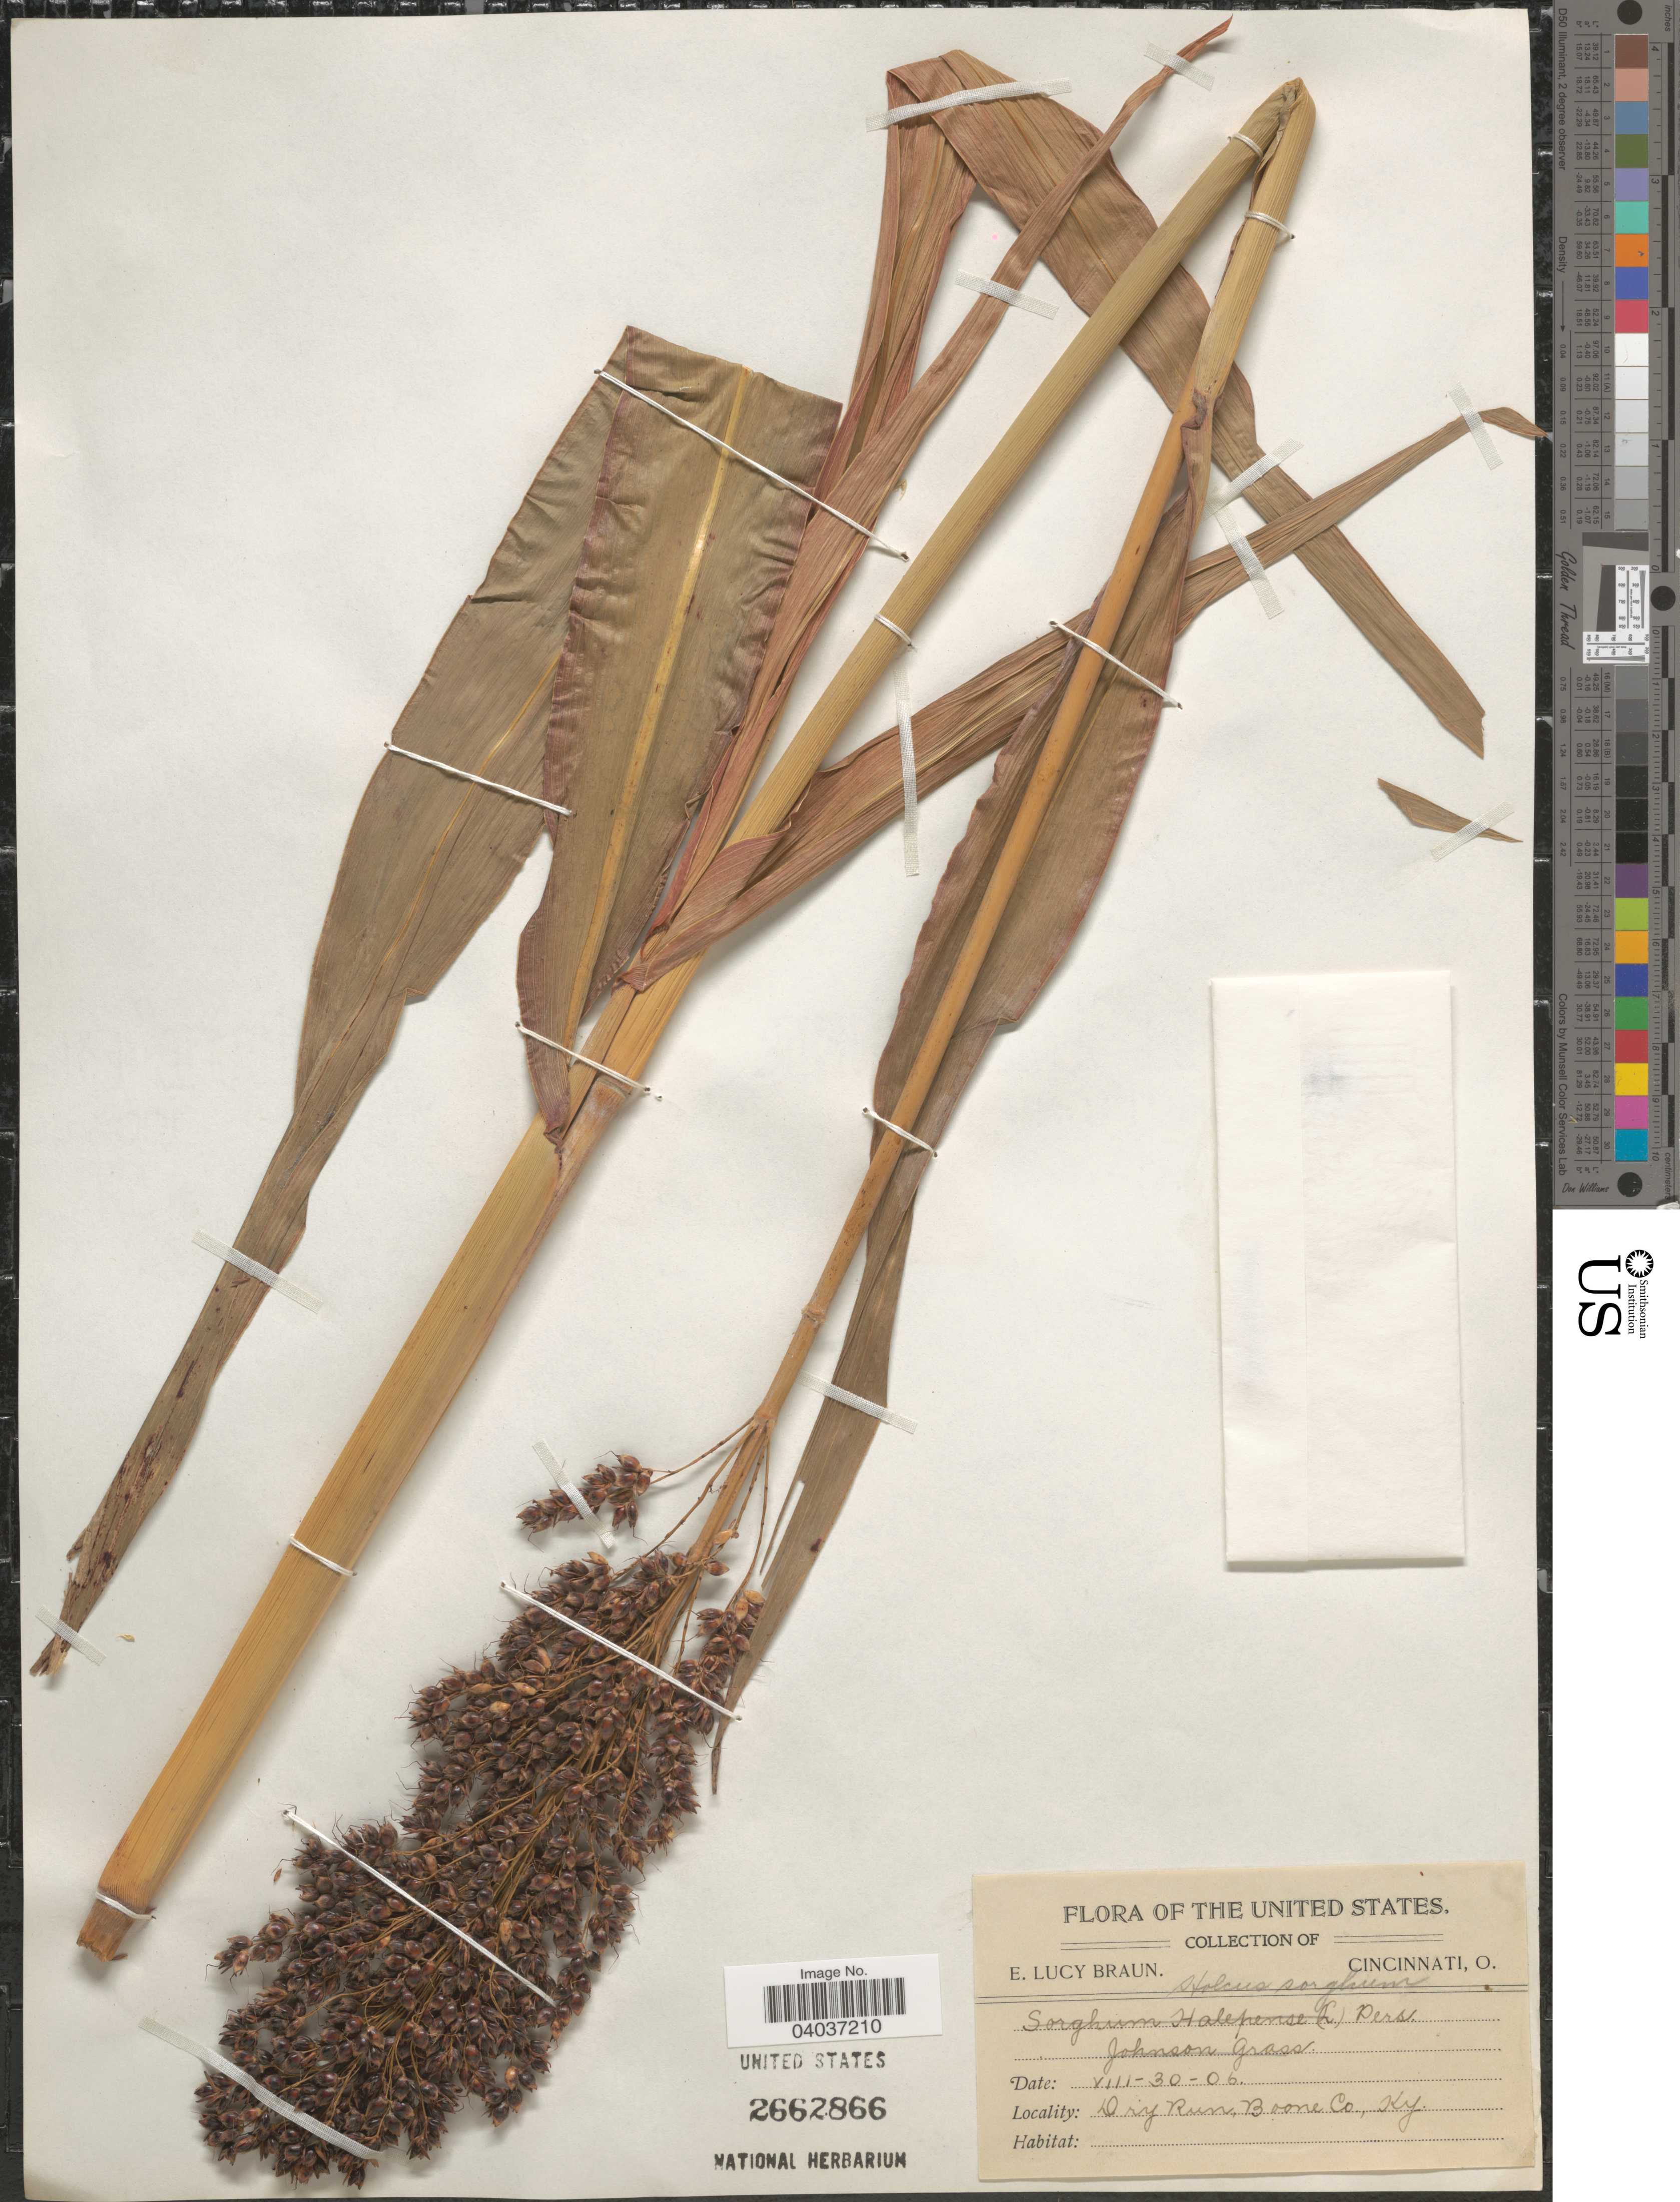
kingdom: Plantae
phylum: Tracheophyta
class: Liliopsida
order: Poales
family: Poaceae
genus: Holcus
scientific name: Holcus lanatus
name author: L.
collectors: E. L. Braun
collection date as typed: Transcribed d/m/y: 30/8/6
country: United States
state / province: Kentucky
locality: Dry Run, Boone Co.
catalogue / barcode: US 2662866